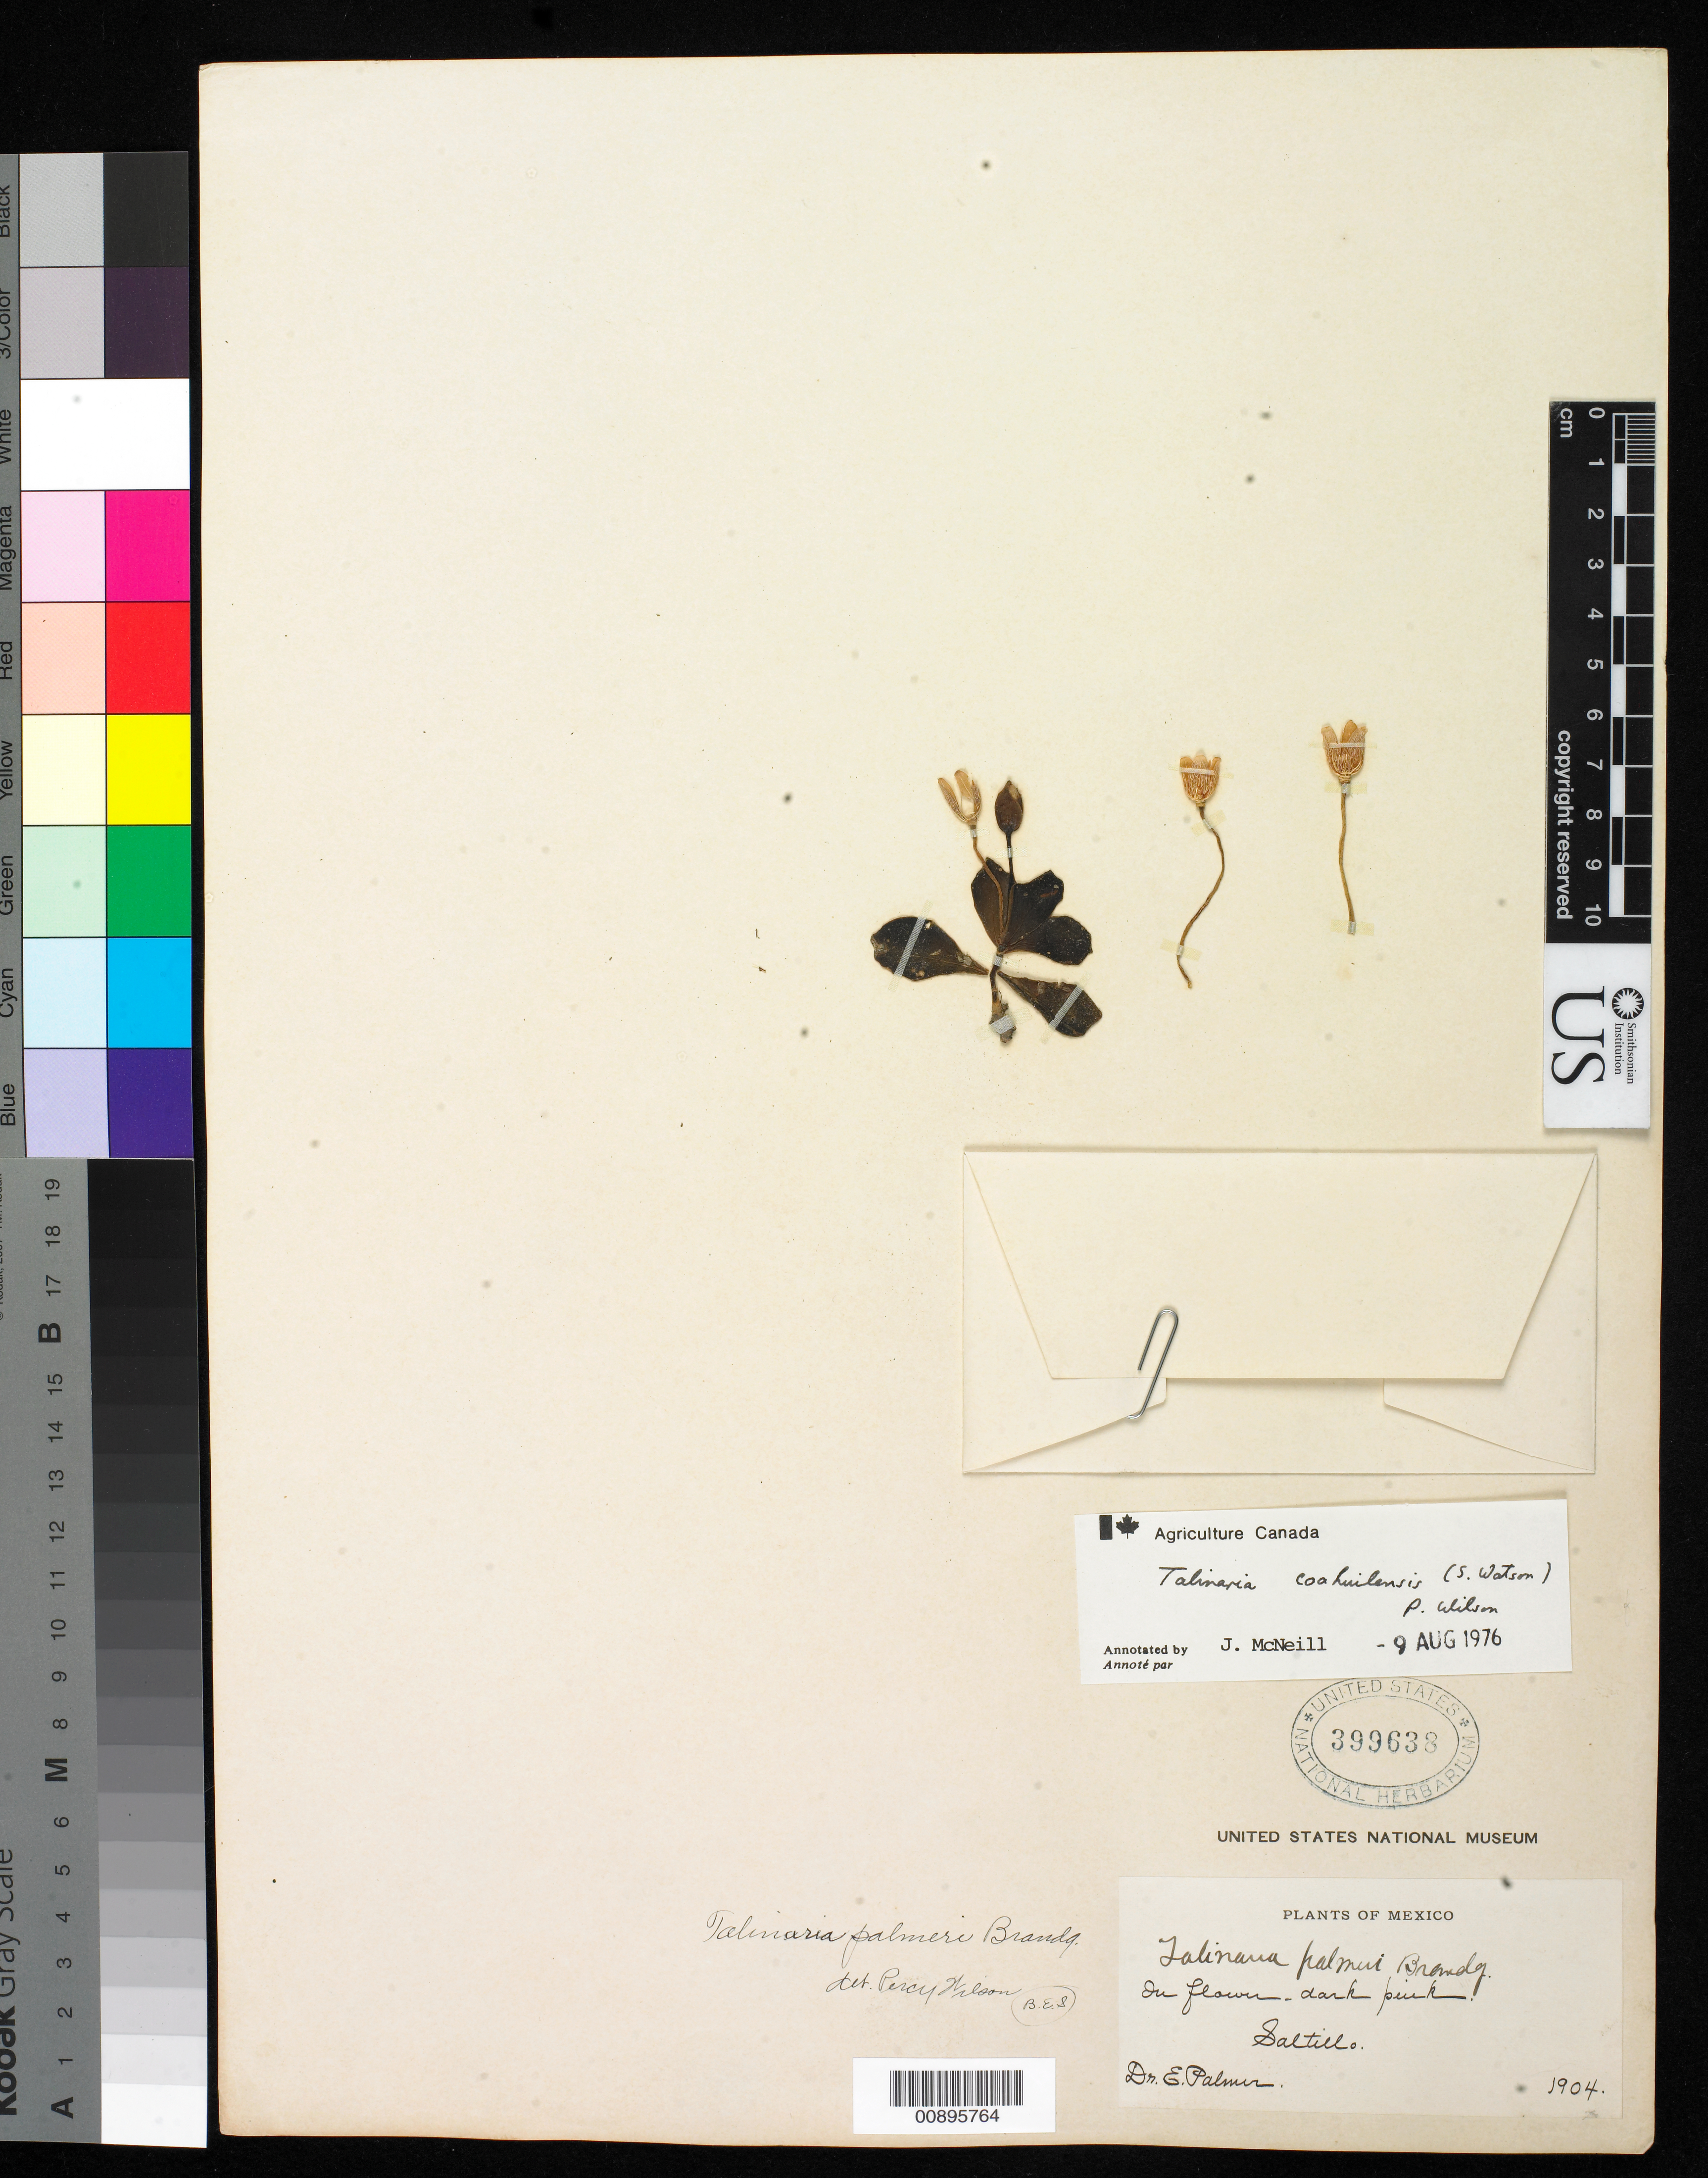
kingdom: Plantae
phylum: Tracheophyta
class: Magnoliopsida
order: Caryophyllales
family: Anacampserotaceae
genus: Talinaria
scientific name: Talinaria palmeri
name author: Brandegee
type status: Syntype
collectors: E. Palmer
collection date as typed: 1904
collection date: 1904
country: Mexico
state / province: Coahuila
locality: Saltillo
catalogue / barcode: US 399638